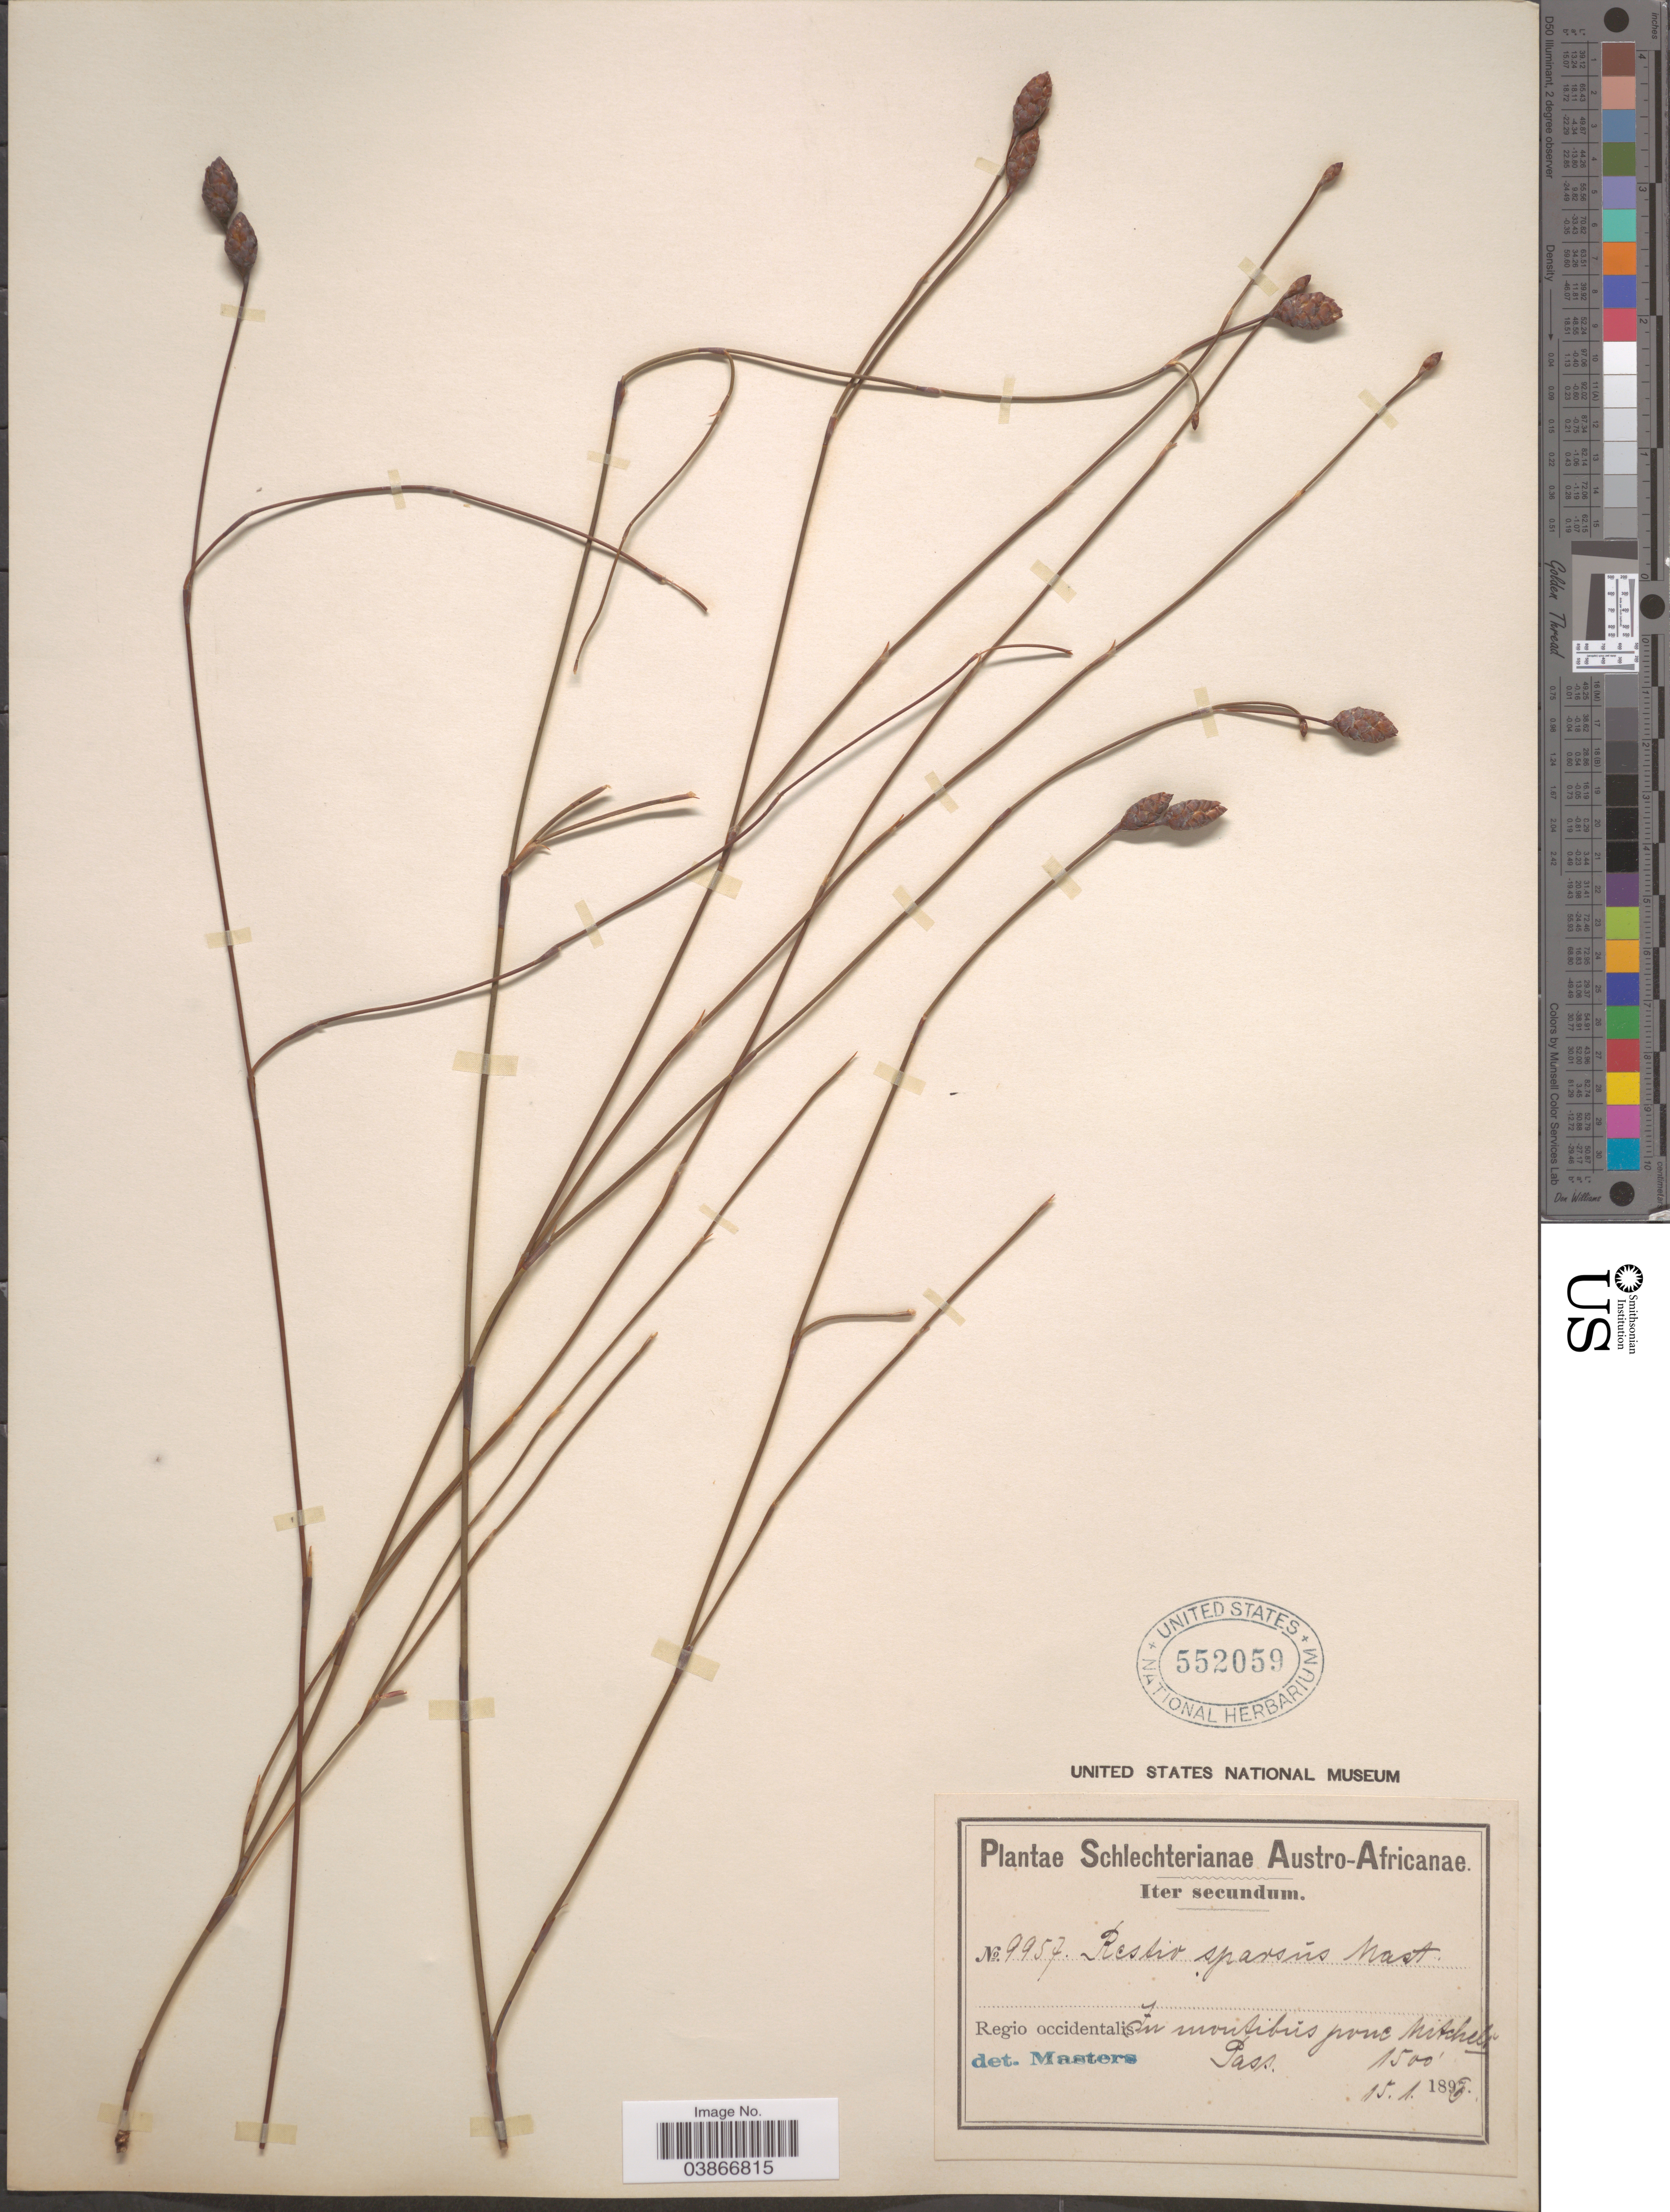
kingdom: Plantae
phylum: Tracheophyta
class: Liliopsida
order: Poales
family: Restionaceae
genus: Restio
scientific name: Restio sparsus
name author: Mast.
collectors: Schlechter, --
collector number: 9957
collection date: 1896-01-15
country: South Africa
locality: Austro-Africanæ. Regio occidentalis In montibus prone Mitchell Pass.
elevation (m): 457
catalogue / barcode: US 552059